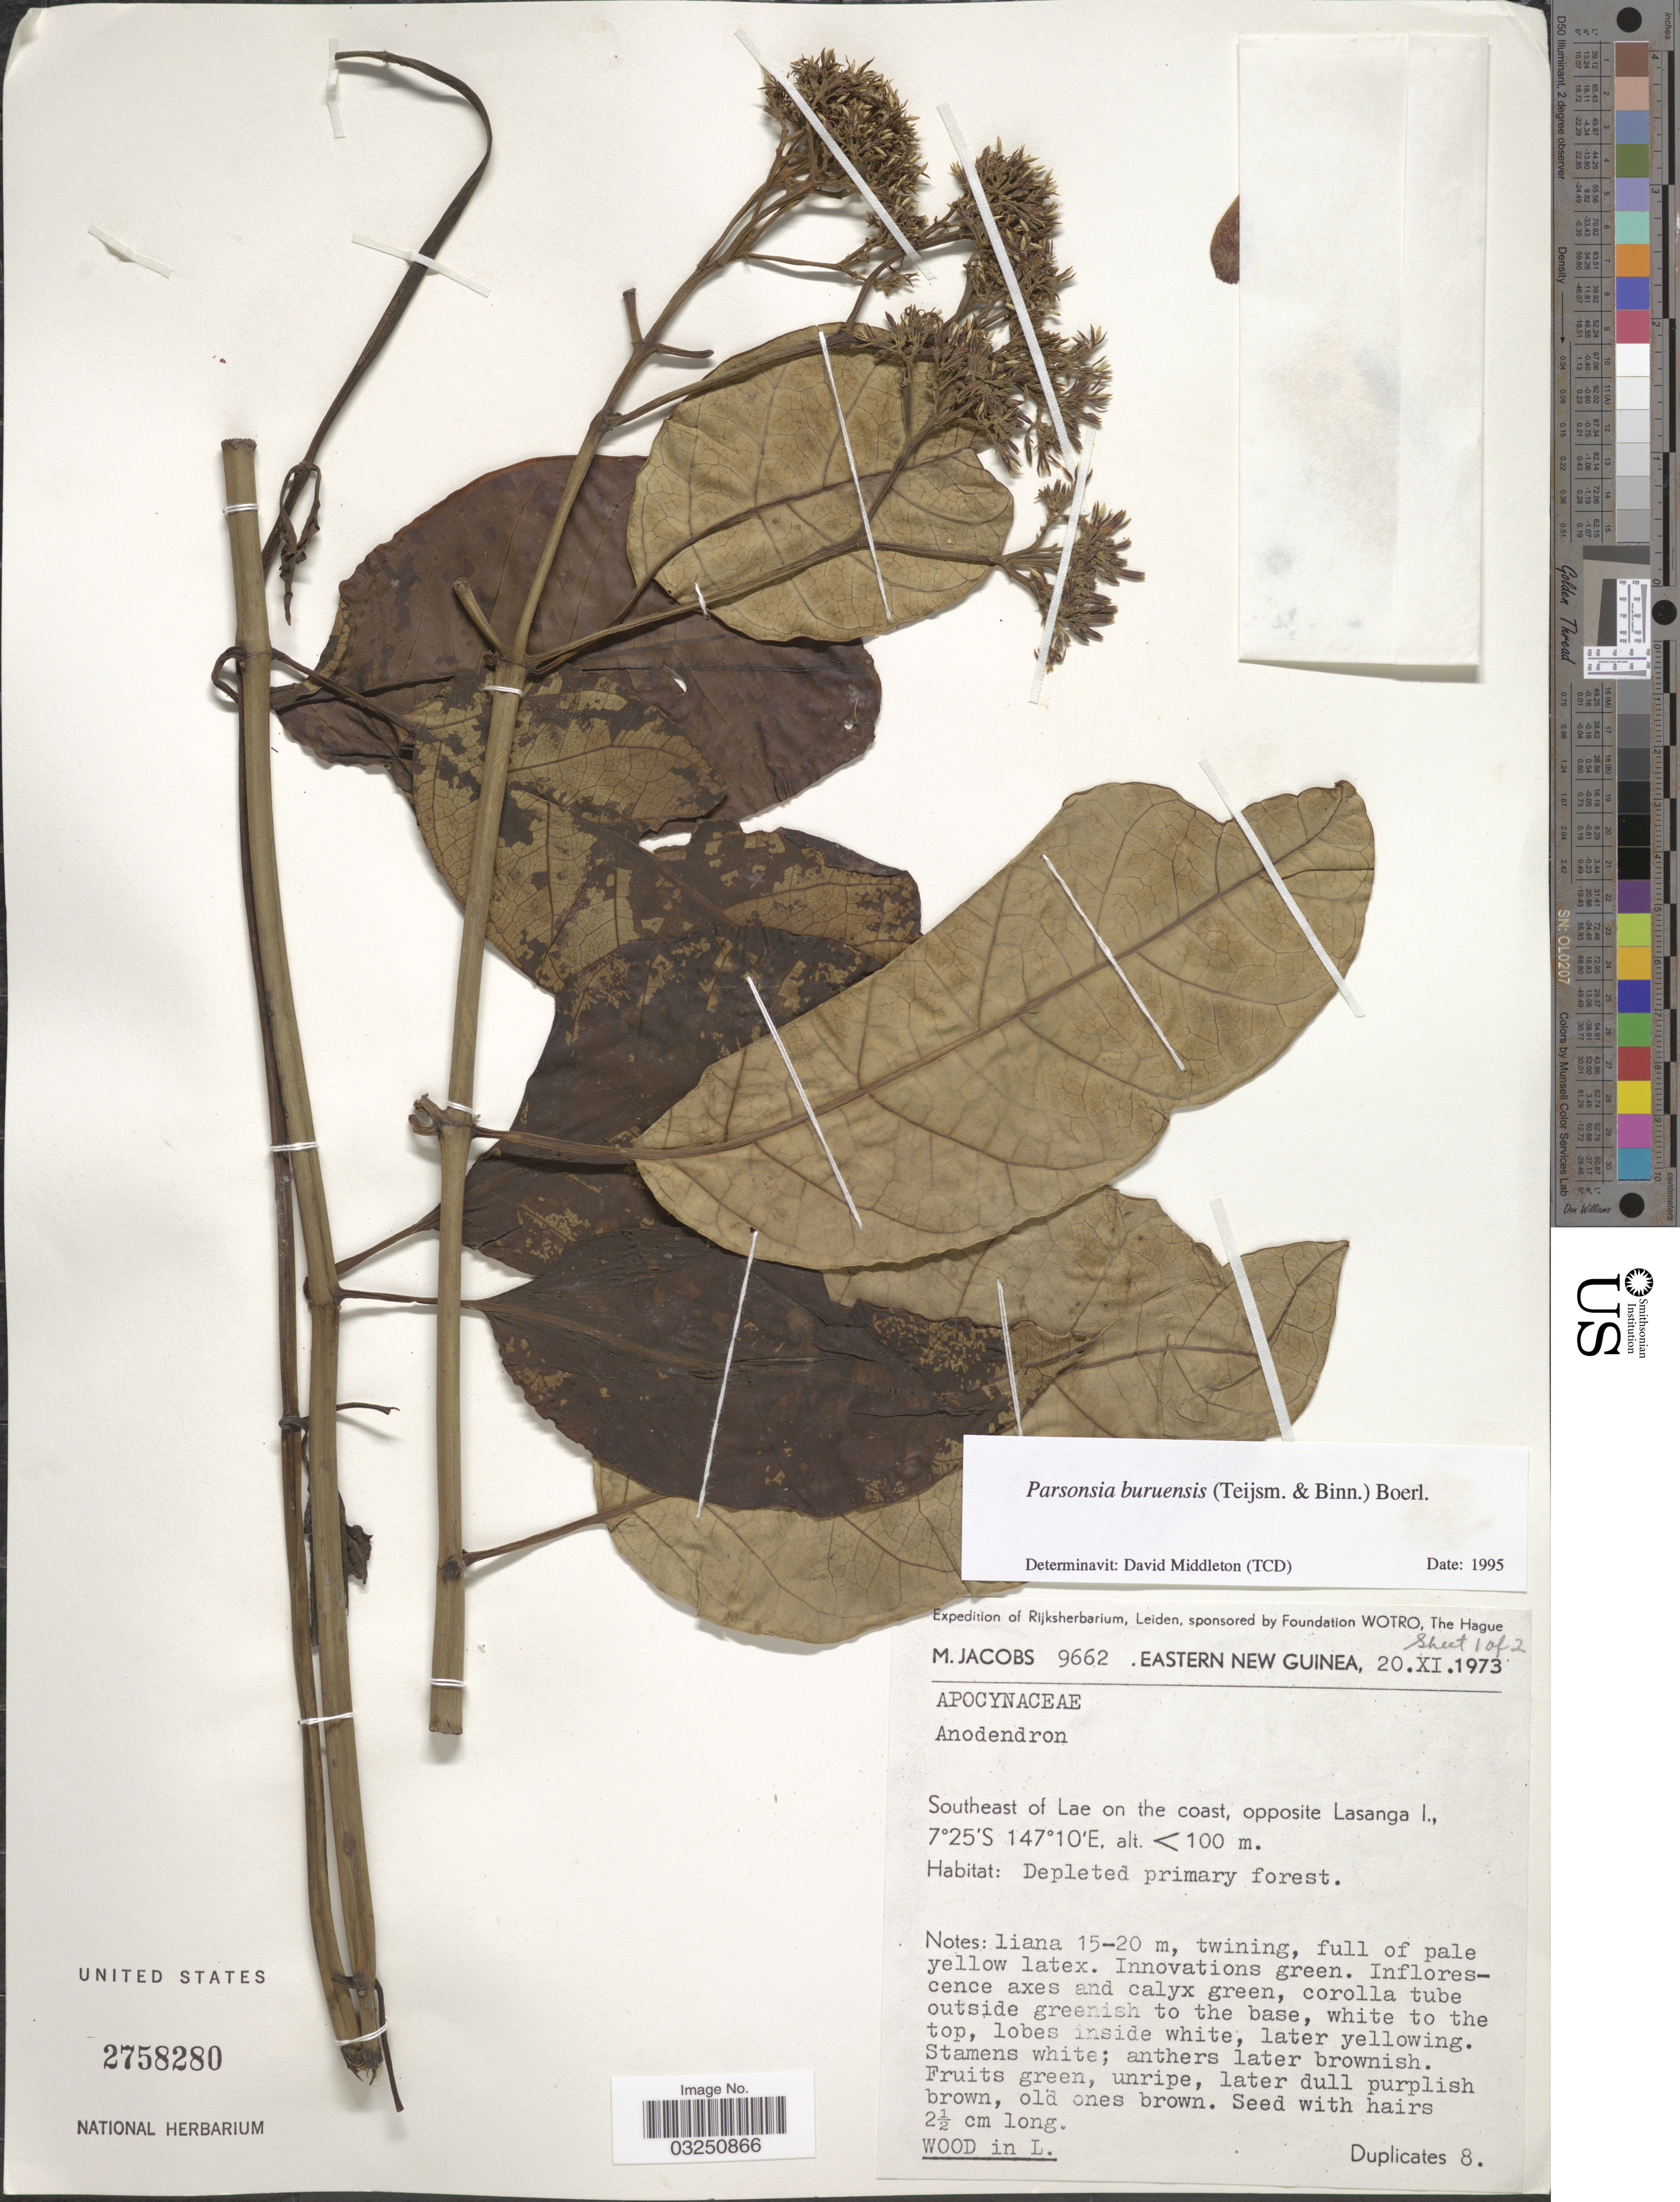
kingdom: Plantae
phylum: Tracheophyta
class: Magnoliopsida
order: Gentianales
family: Apocynaceae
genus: Parsonsia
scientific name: Parsonsia buruensis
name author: (Teysm. & Binn.) Boerl.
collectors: M. Jacobs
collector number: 9662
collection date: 1973-11-20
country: Papua New Guinea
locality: Eastern New Guinea. Southeast of Lae on the coast, opposite Lasanga I.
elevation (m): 100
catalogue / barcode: US 2758280